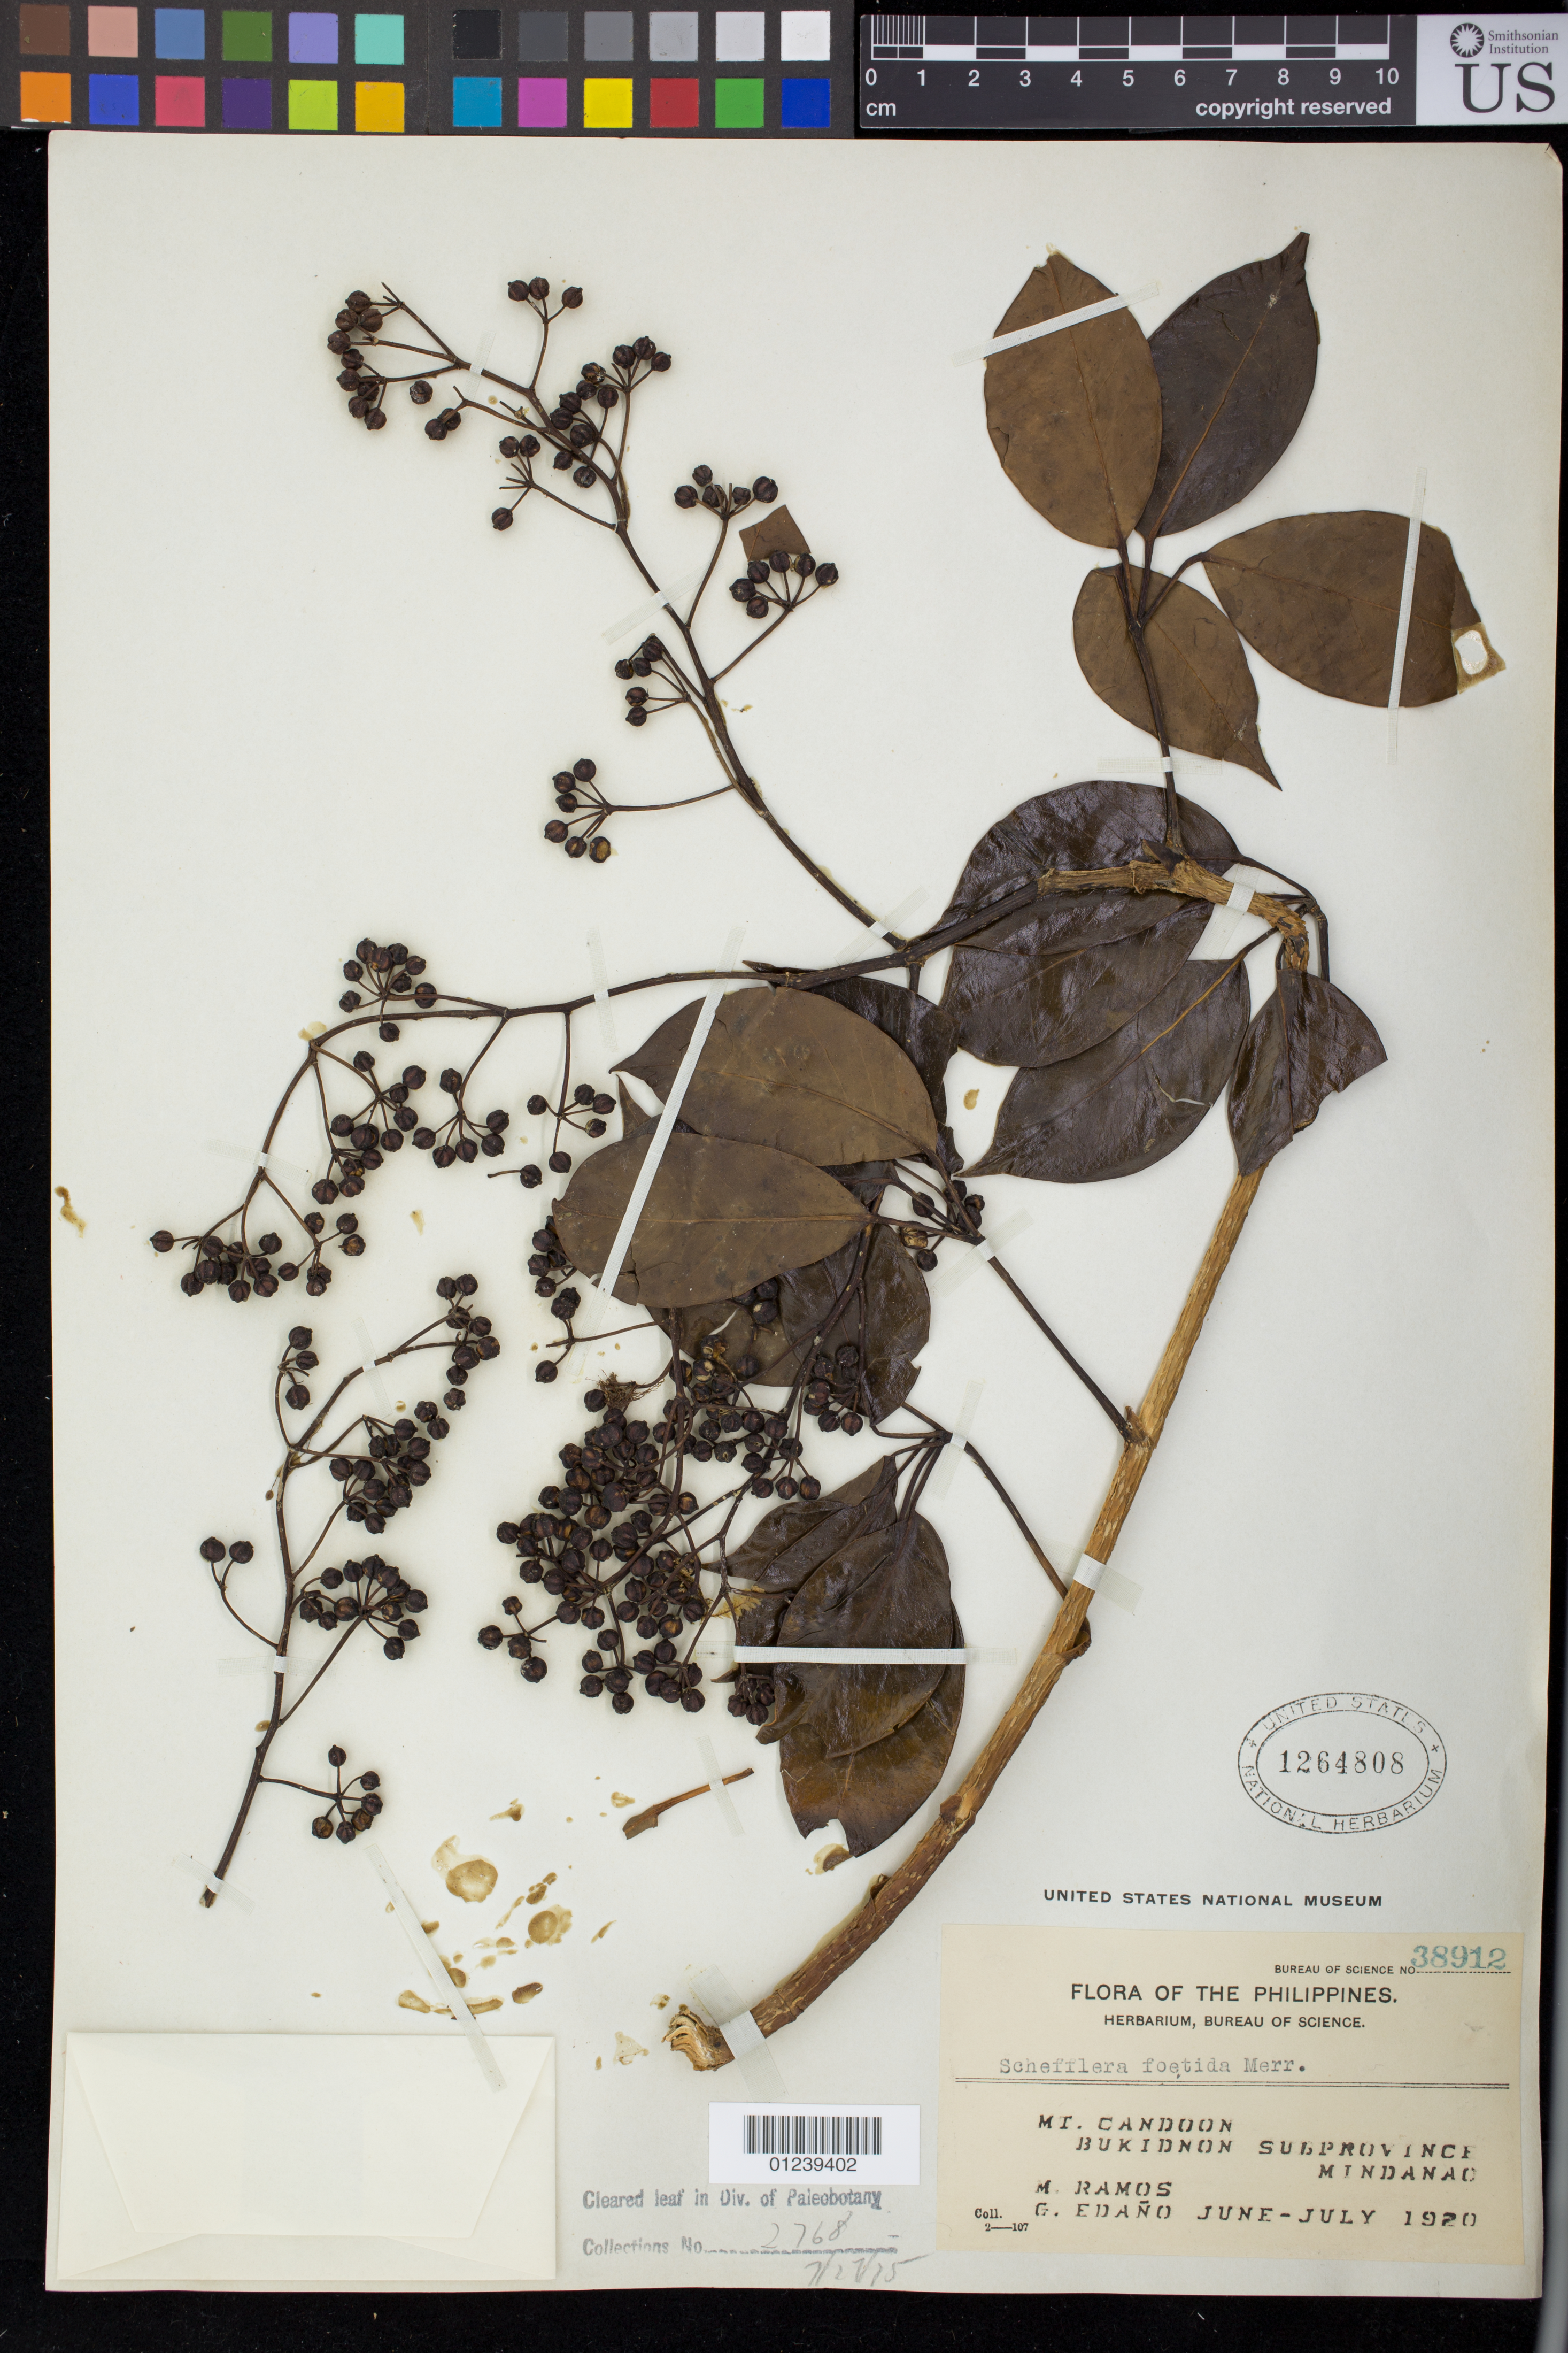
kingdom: Plantae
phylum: Tracheophyta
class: Magnoliopsida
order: Apiales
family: Araliaceae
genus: Schefflera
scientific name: Schefflera foetida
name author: Merr.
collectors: M. Ramos & M. Ramos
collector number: Bur. Sci. 38912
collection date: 1920-06/1920-07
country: Philippines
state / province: Northern Mindanao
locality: Mt. Candoon, Bukidnon Subprovince, Mindanao.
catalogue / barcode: US 1264808